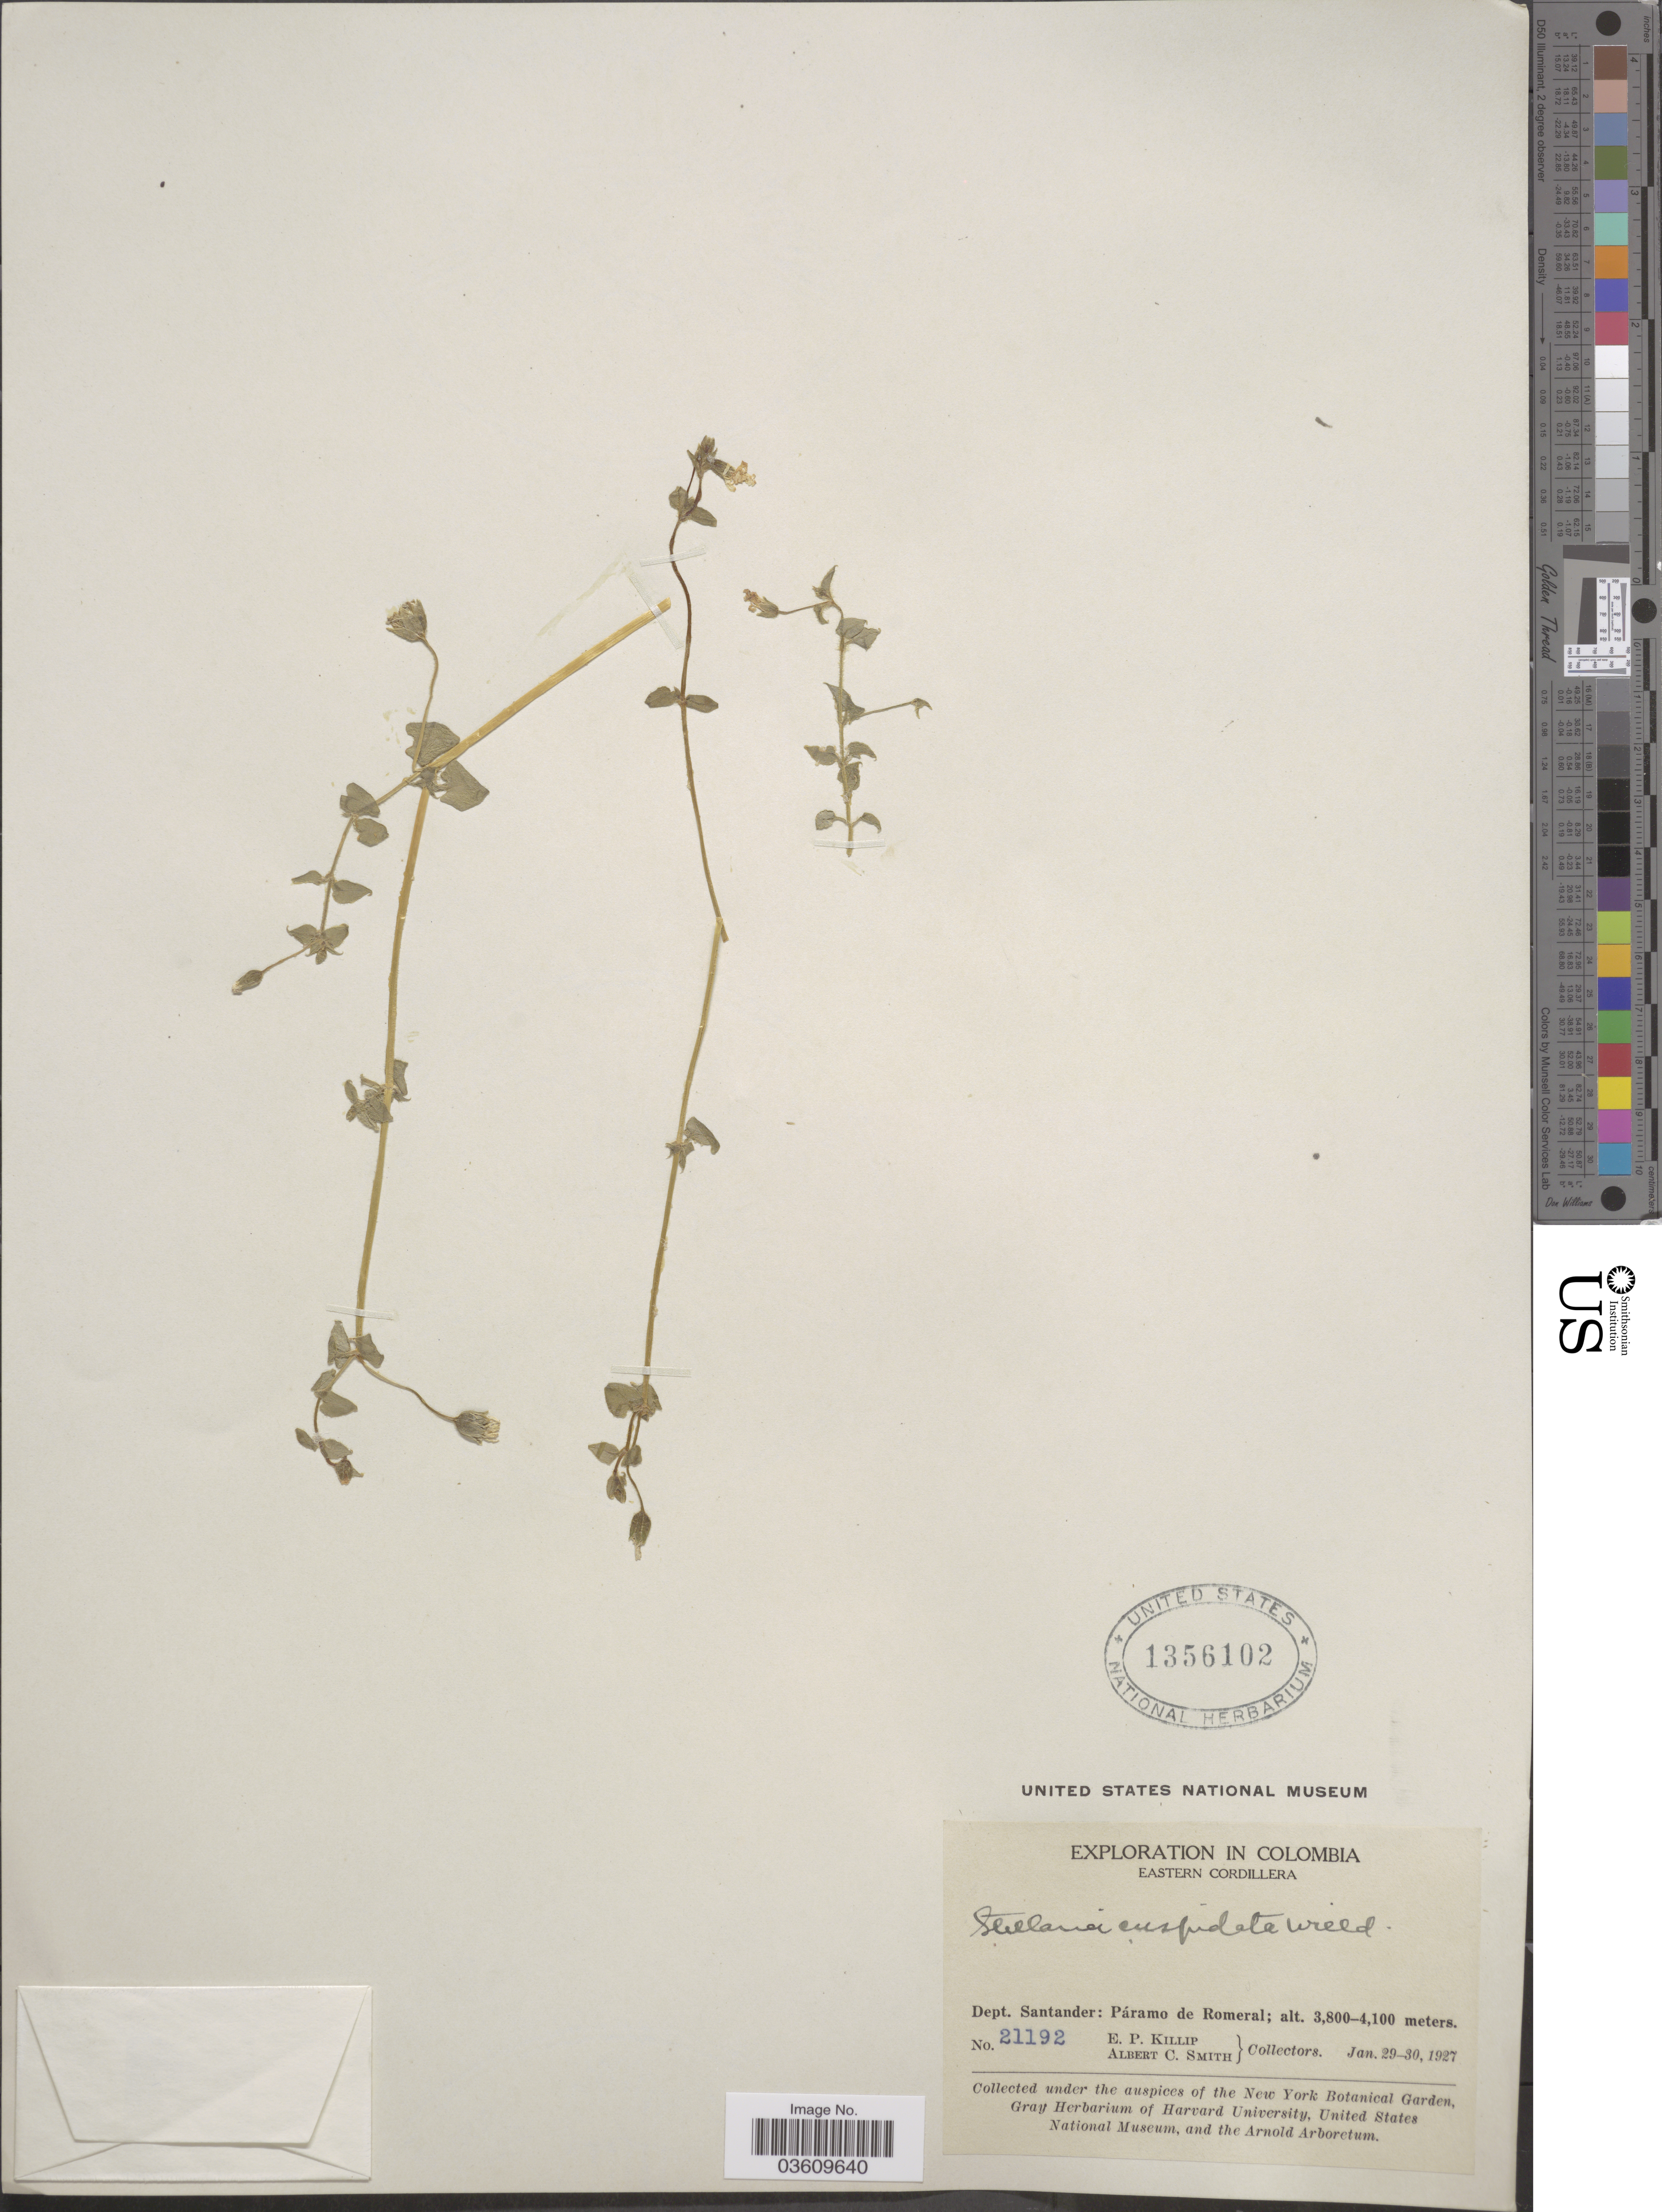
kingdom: Plantae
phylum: Tracheophyta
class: Magnoliopsida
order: Caryophyllales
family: Caryophyllaceae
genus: Stellaria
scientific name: Stellaria cuspidata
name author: Willd. ex Schltdl.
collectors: E. P. Killip & A. C. Smith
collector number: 21192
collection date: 1927-01-29/1927-01-30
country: Colombia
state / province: Santander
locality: Eastern Cordillera. Dept. Santander: Páramo de Romeral.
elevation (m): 3800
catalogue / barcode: US 1356102